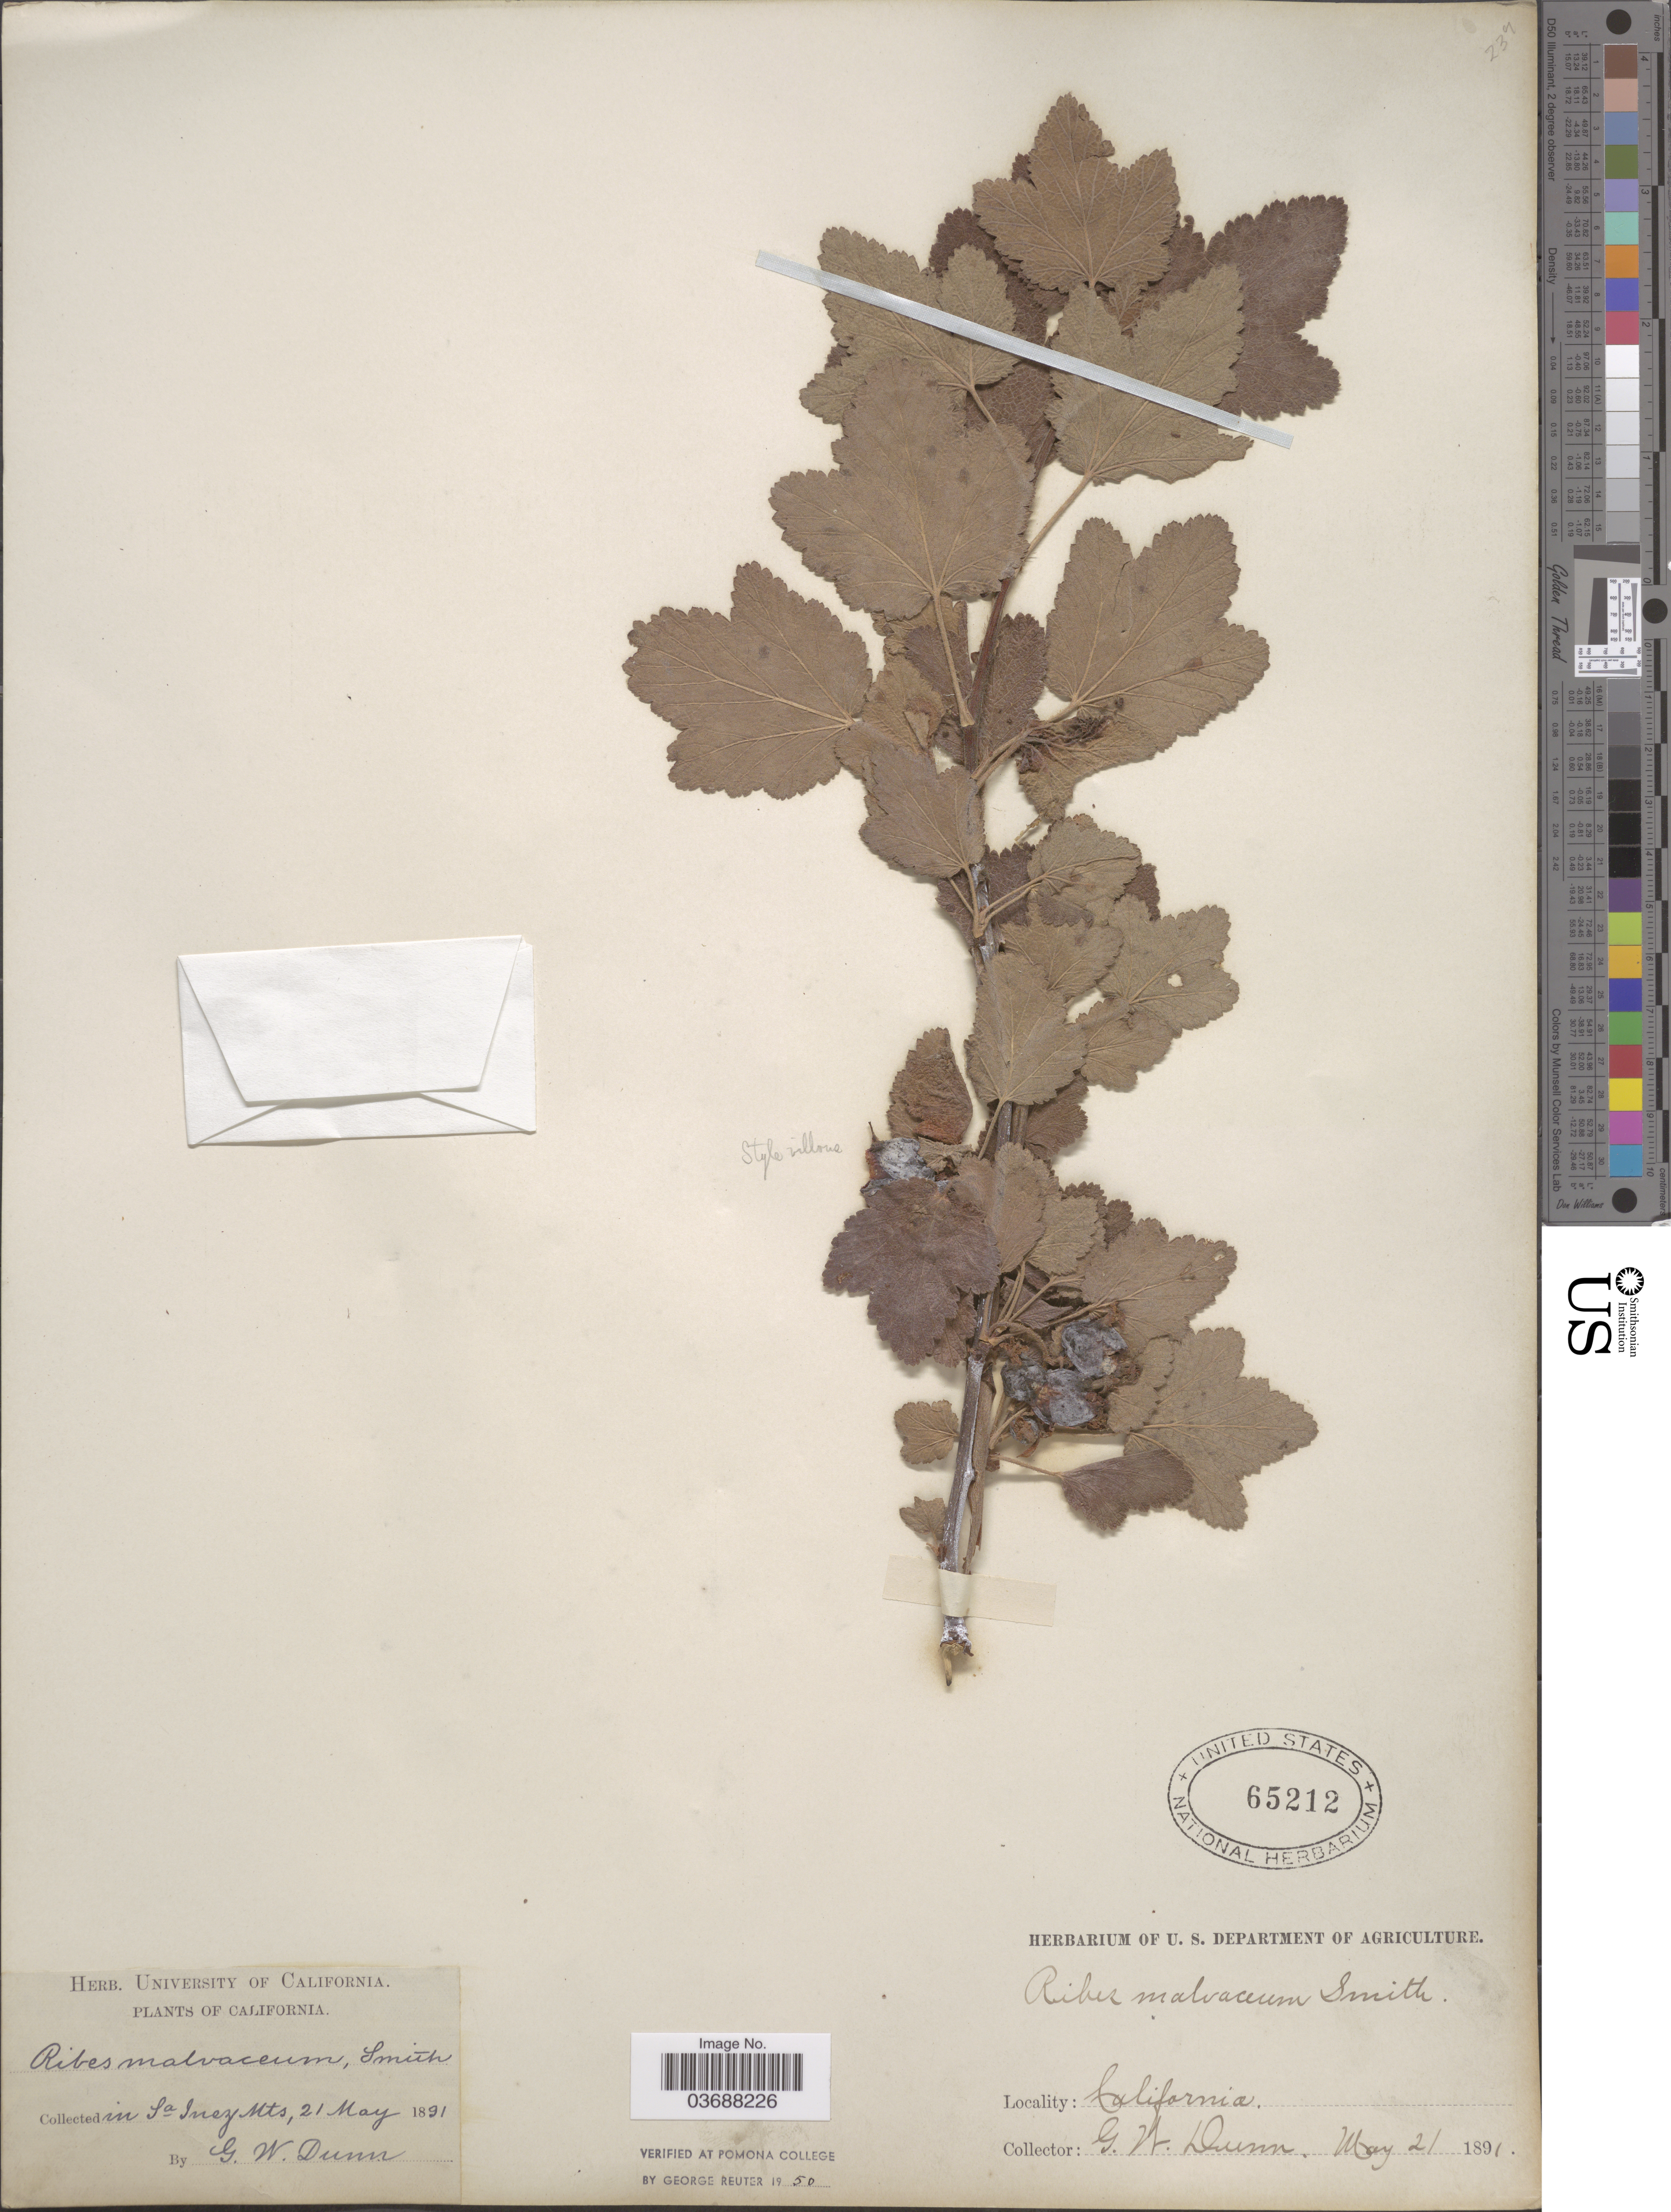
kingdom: Plantae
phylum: Tracheophyta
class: Magnoliopsida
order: Saxifragales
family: Grossulariaceae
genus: Ribes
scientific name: Ribes malvaceum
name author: Sm.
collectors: G. W.Dunn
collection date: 1891-05-21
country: United States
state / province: California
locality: In Sa Inez Mts.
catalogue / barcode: US 65212